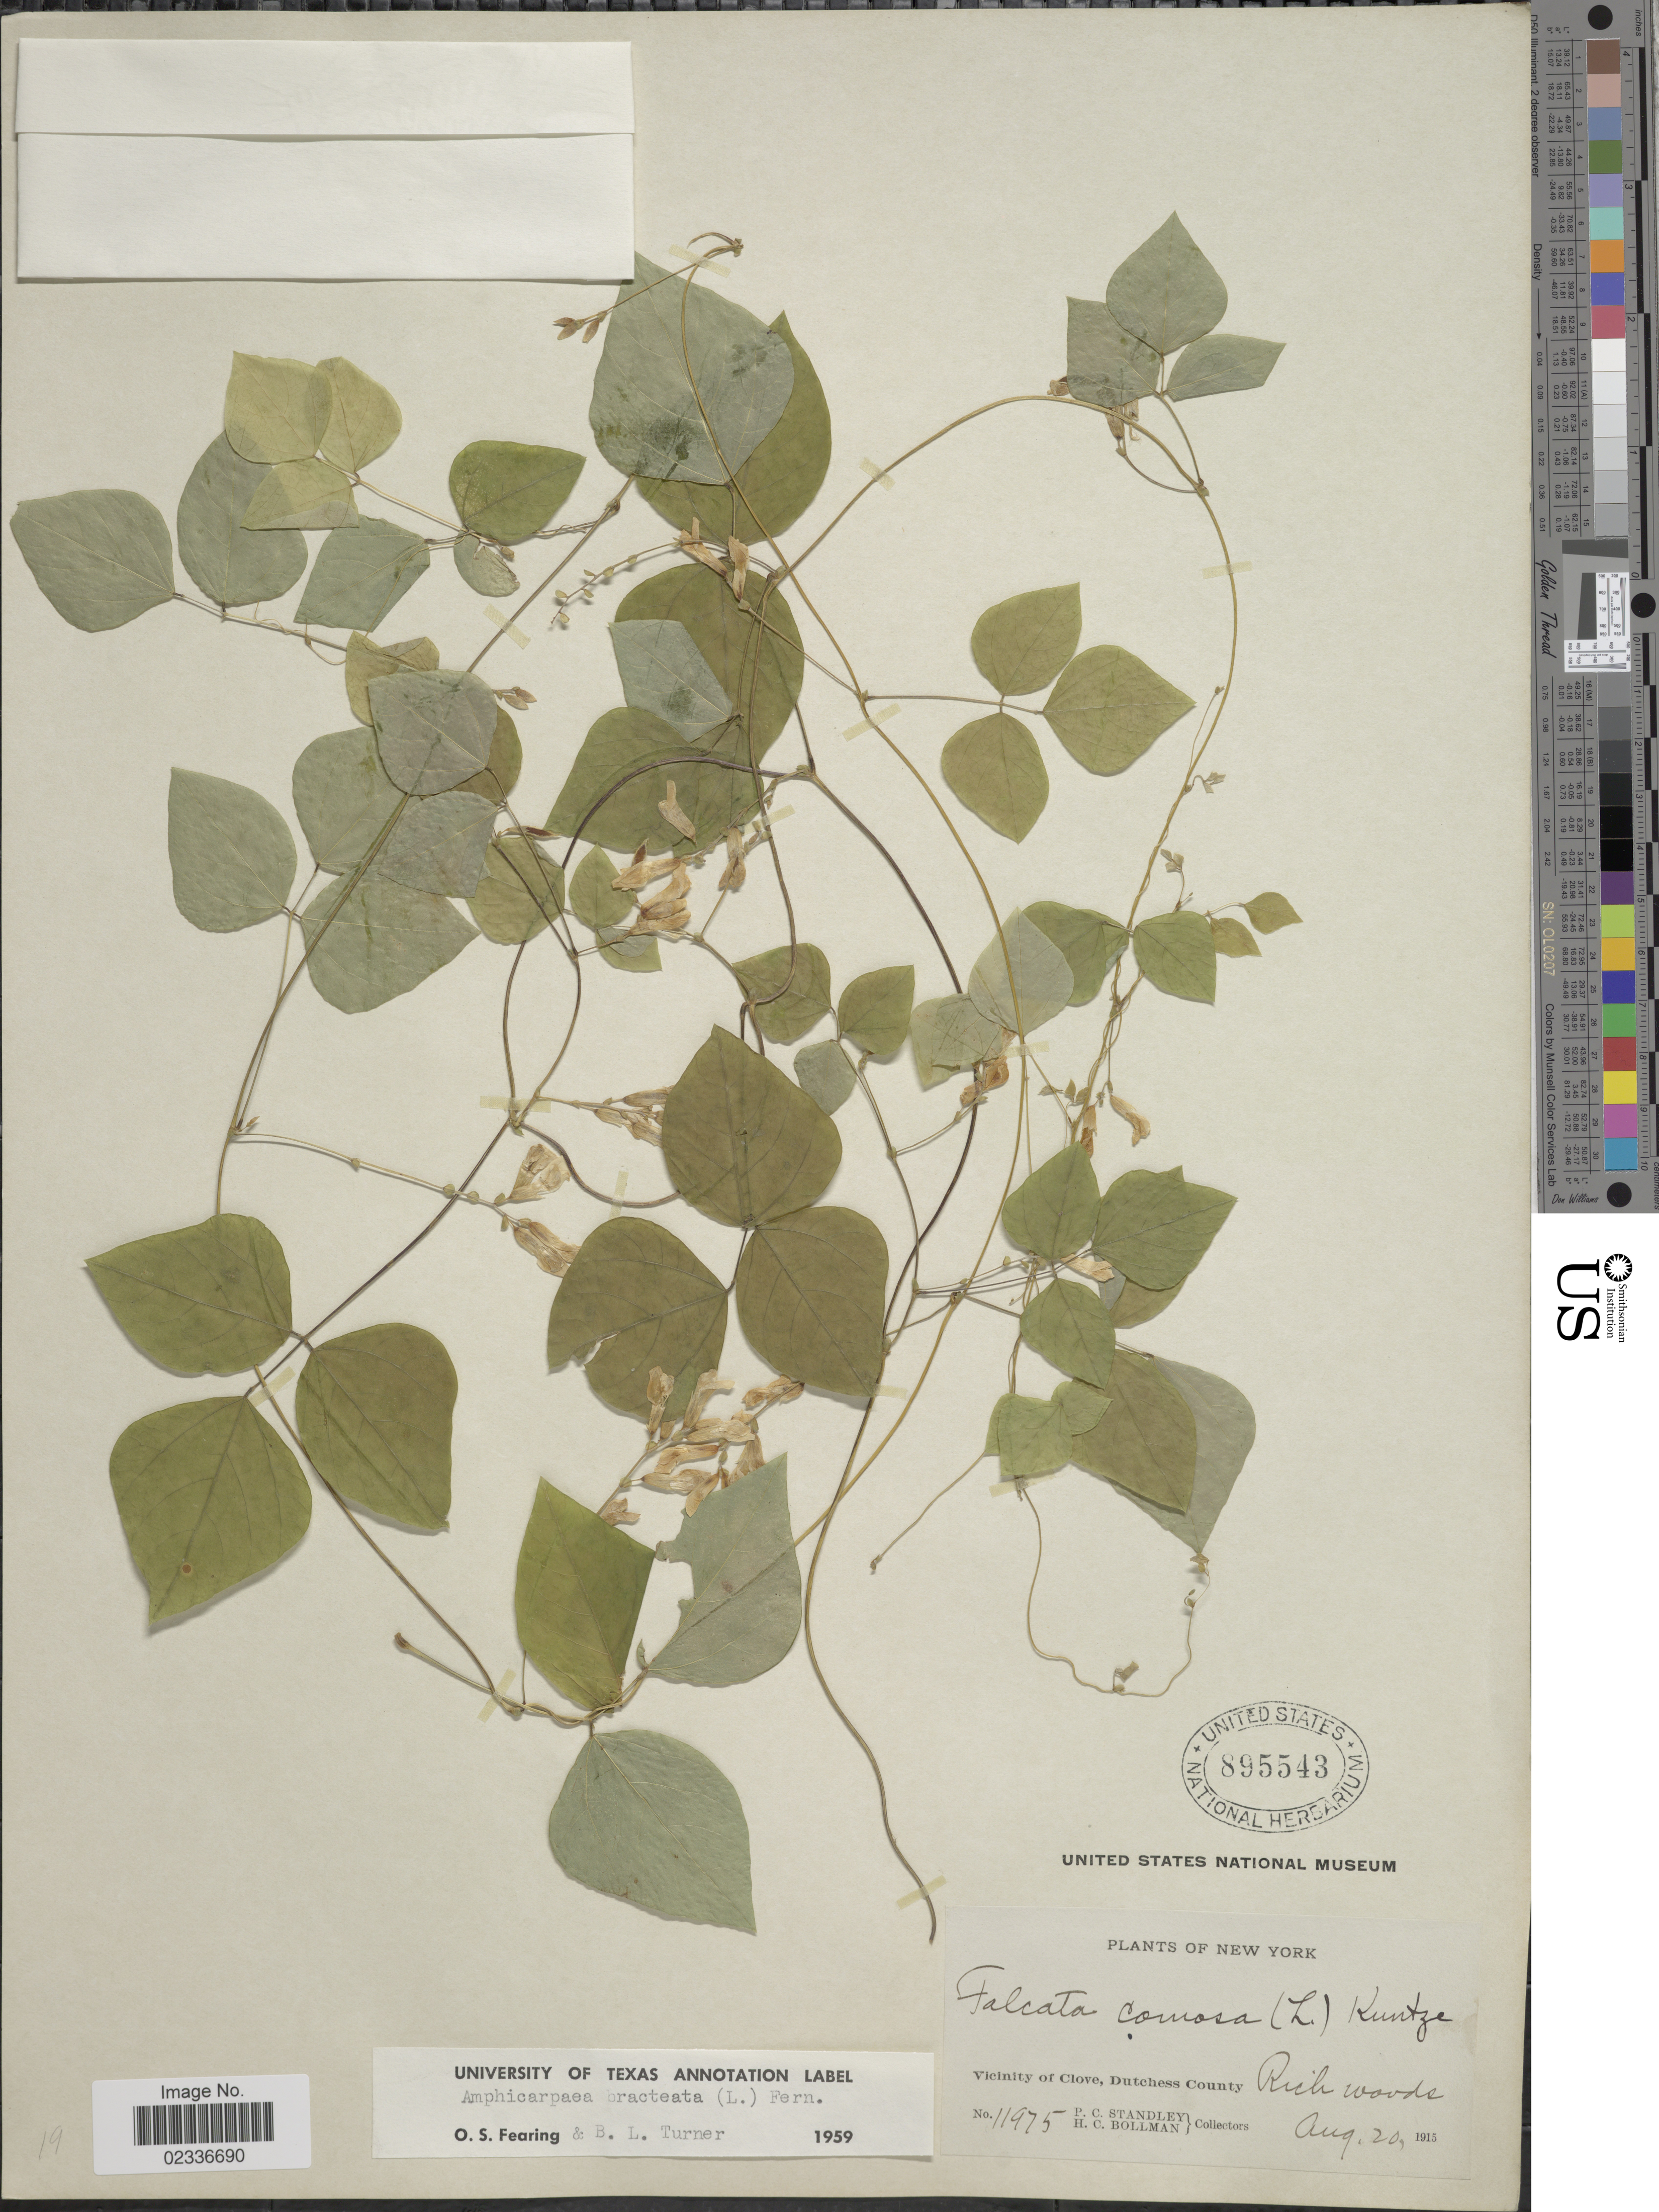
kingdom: Plantae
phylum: Tracheophyta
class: Magnoliopsida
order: Fabales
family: Fabaceae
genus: Amphicarpaea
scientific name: Amphicarpaea bracteata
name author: (L.) Fernald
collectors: P. C. Standley & H. C. Bollman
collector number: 11975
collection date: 1915-08-20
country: United States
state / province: New York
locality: Vicinity of Clove, Dutches County, rich woods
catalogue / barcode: US 895543